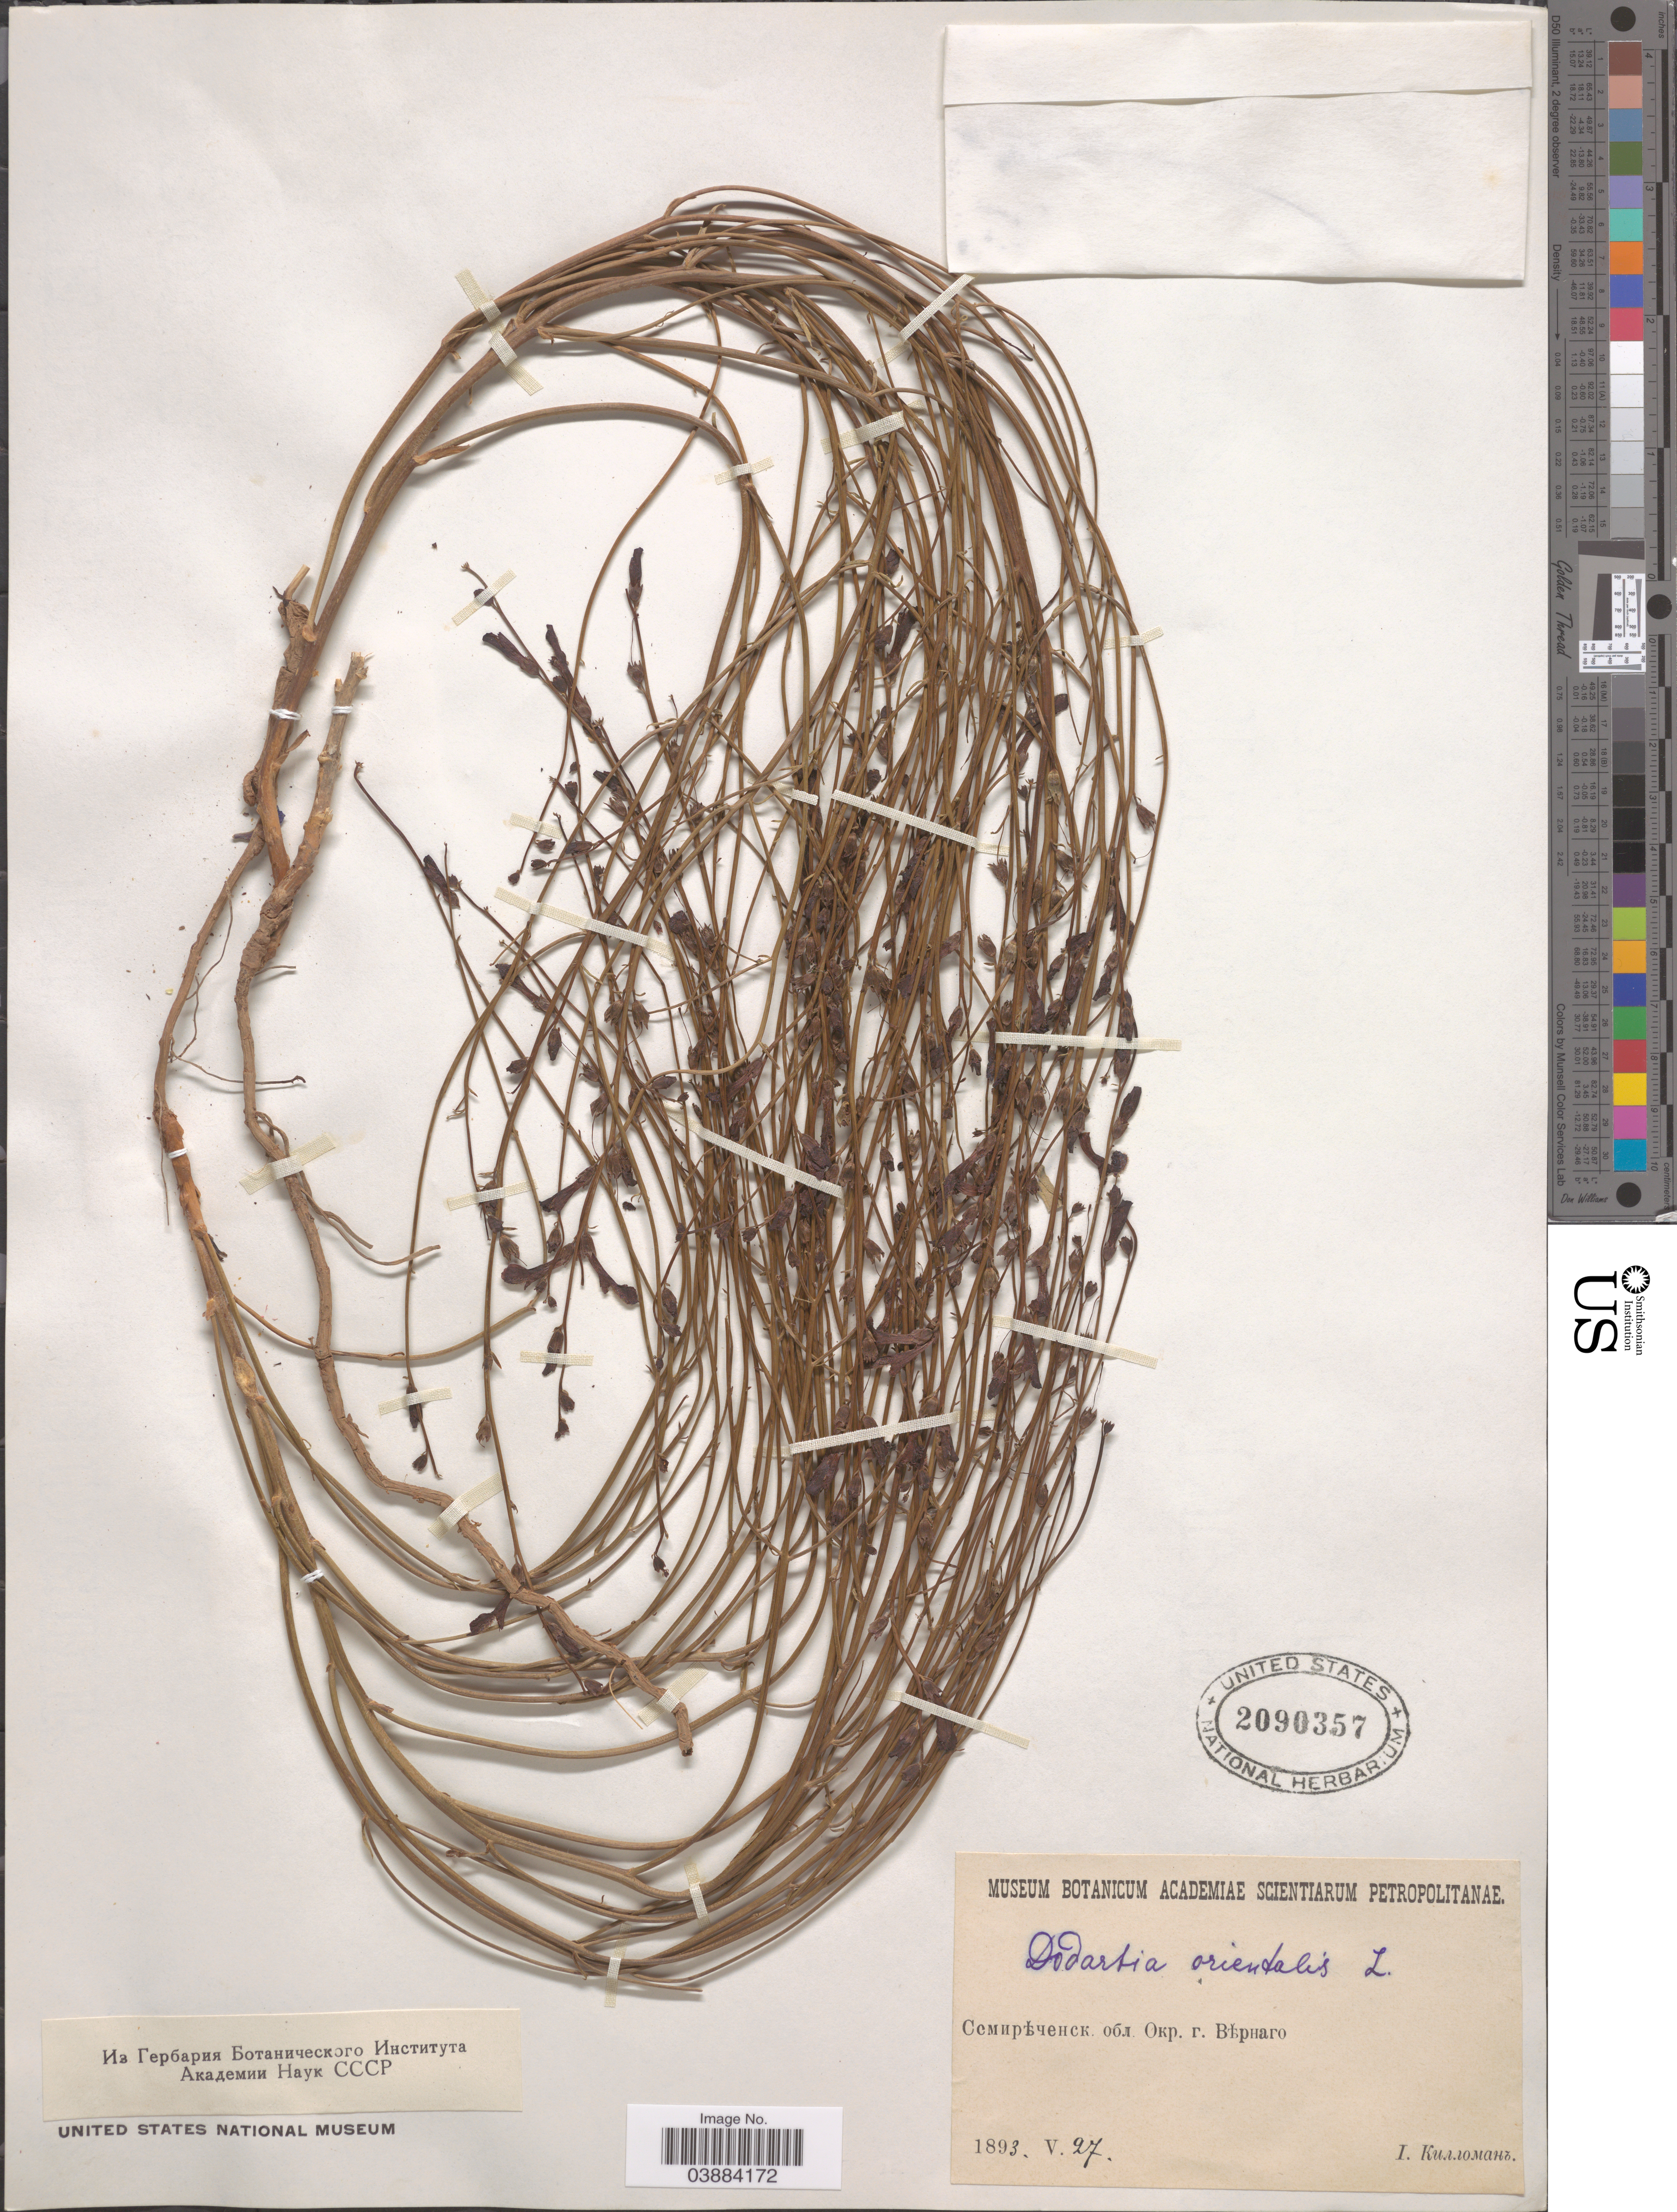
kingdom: Plantae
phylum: Tracheophyta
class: Magnoliopsida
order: Lamiales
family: Mazaceae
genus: Dodartia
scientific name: Dodartia orientalis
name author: L.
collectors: I. Killoman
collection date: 1893-05-27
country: Kazakhstan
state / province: Almaty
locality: Vicinity of Vernyy (now Almaty)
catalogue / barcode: US 2090357